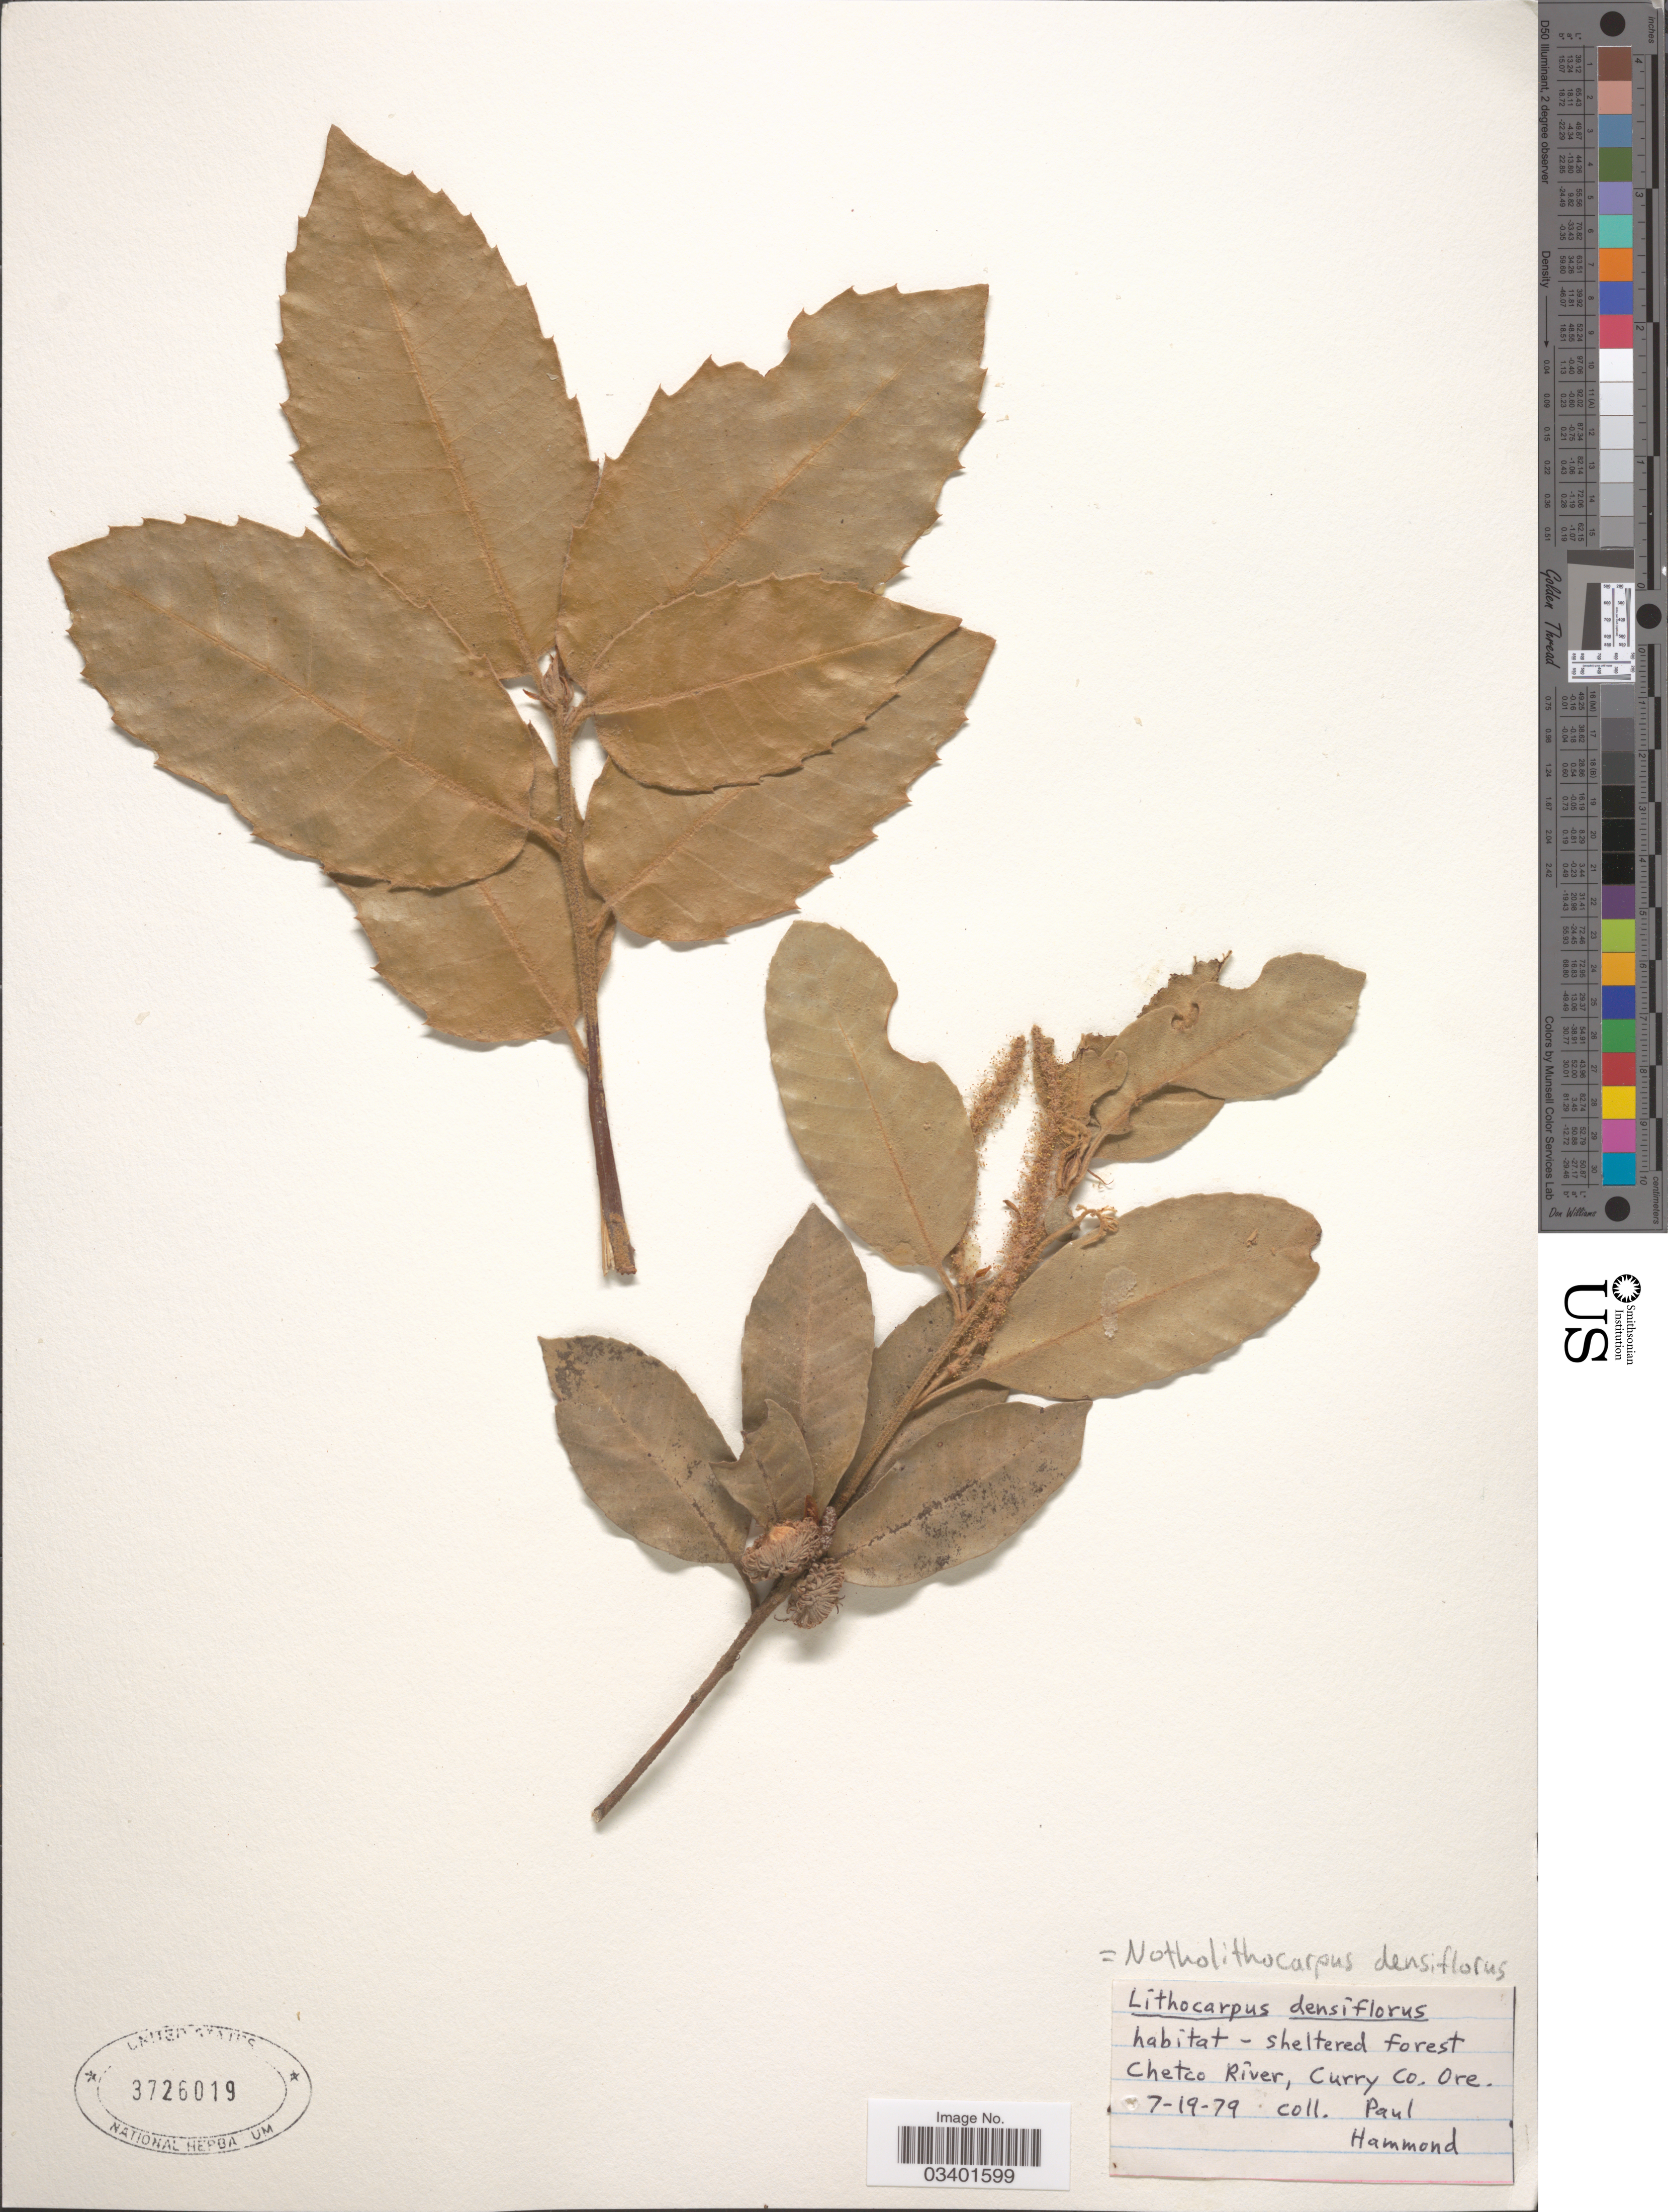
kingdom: Plantae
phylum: Tracheophyta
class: Magnoliopsida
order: Fagales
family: Fagaceae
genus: Notholithocarpus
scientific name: Notholithocarpus densiflorus var. densiflorus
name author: (Hook. & Arn.) P. S. Manos et al.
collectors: P. C. Hammond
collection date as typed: Transcribed d/m/y: 19/7/79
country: United States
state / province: Oregon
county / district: Curry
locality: Chetco River, Curry Co.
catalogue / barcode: US 3726019